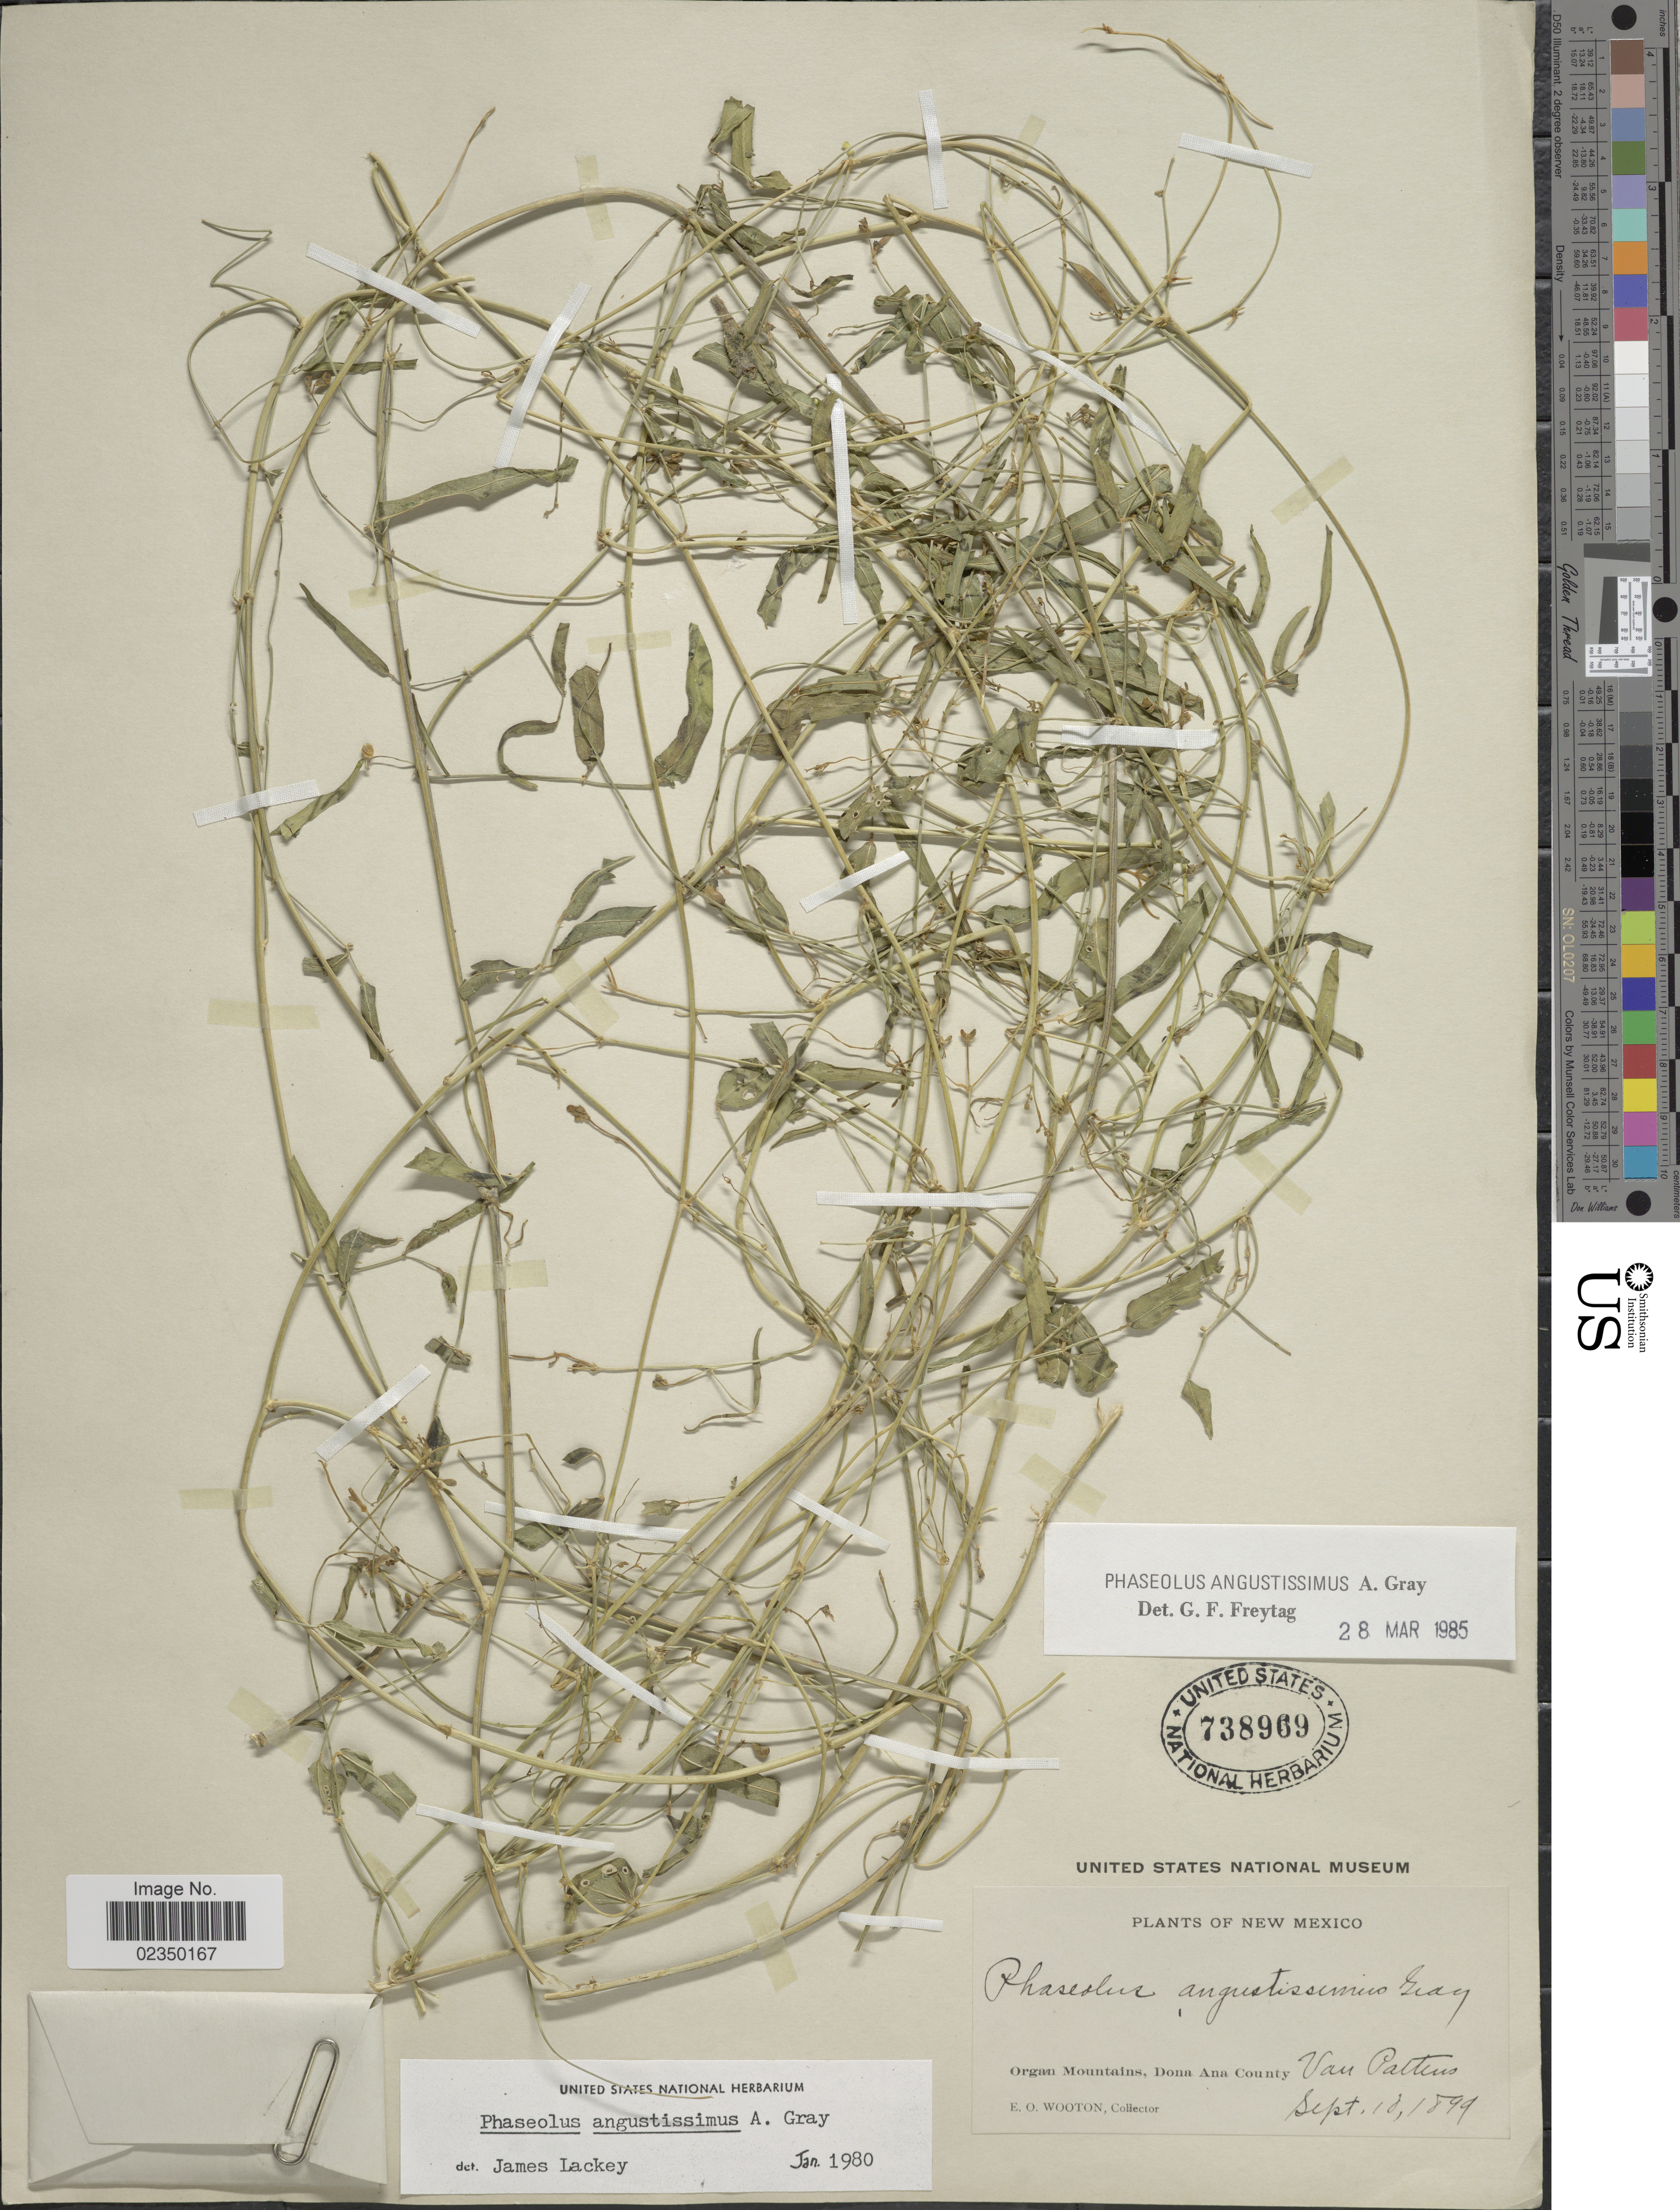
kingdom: Plantae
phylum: Tracheophyta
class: Magnoliopsida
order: Fabales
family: Fabaceae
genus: Phaseolus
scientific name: Phaseolus angustissimus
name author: A. Gray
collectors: E. O. Wooton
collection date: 1899-09-10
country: United States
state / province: New Mexico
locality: Organ Mountains, Dona Ana County, Van Pattens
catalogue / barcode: US 738969